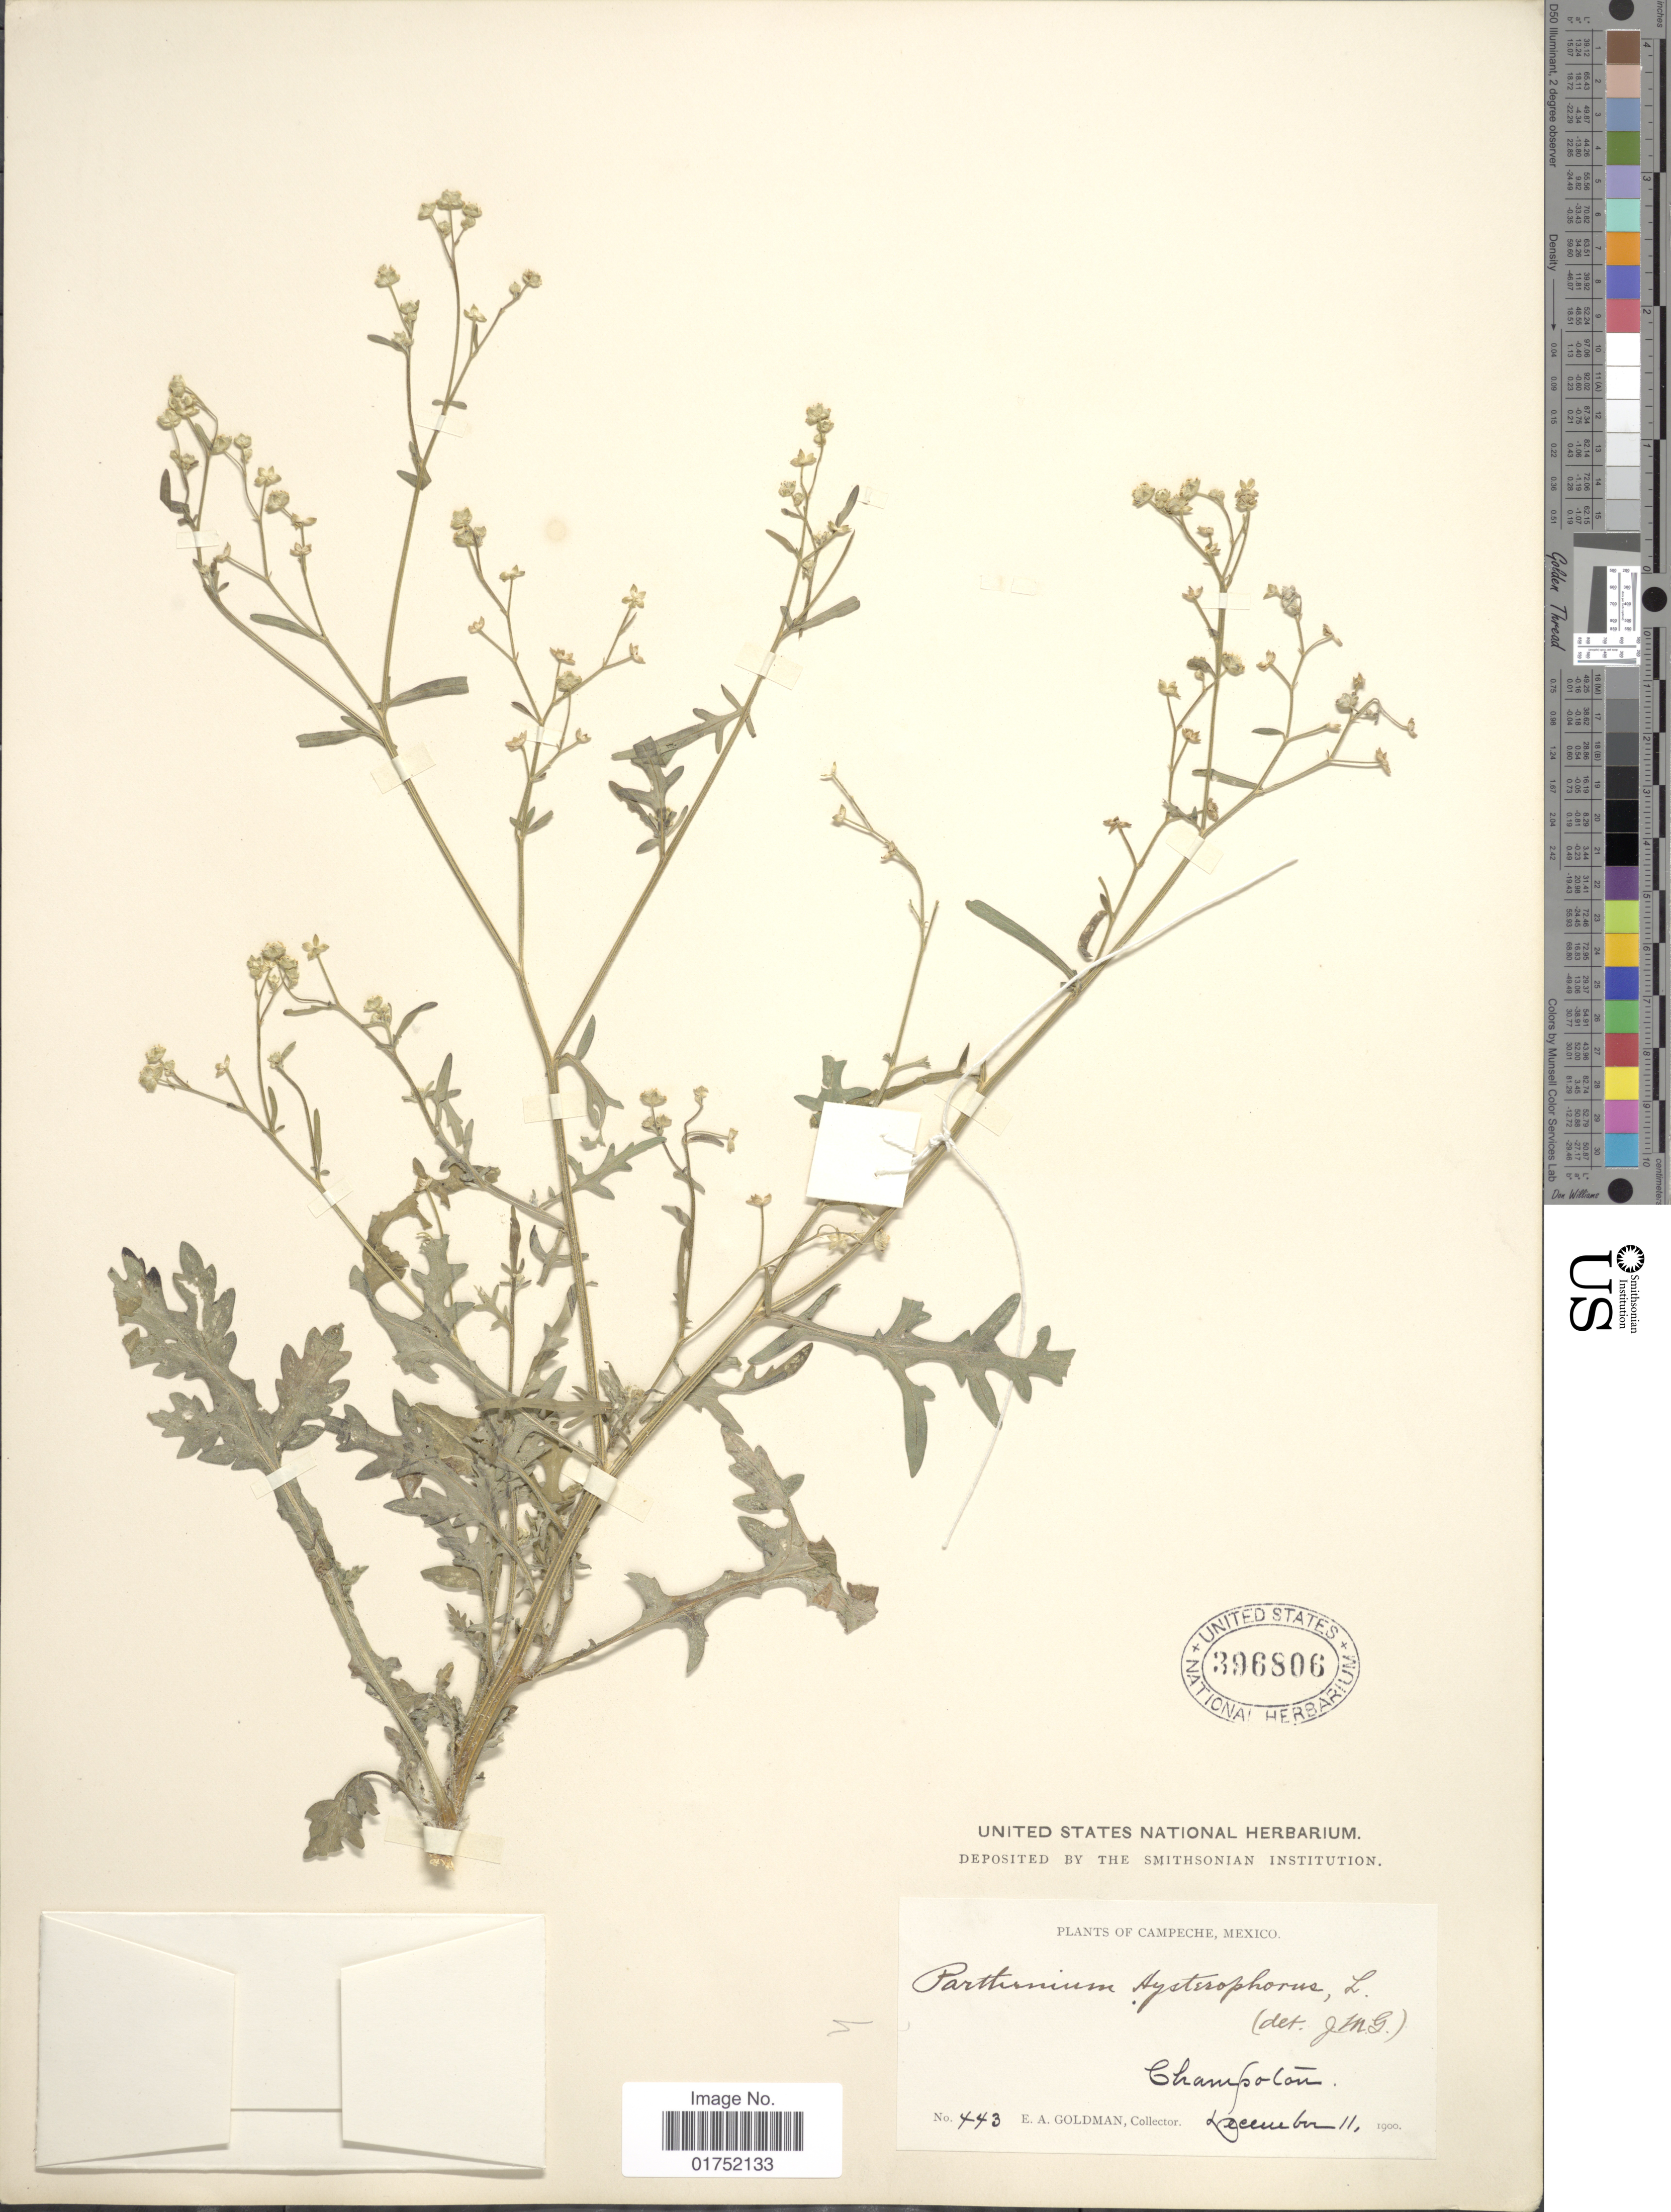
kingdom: Plantae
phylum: Tracheophyta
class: Magnoliopsida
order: Asterales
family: Asteraceae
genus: Parthenium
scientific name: Parthenium hysterophorus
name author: L.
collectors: E. A. Goldman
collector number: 443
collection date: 1900-12-11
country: Mexico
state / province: Campeche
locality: Champotan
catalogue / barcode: US 396806